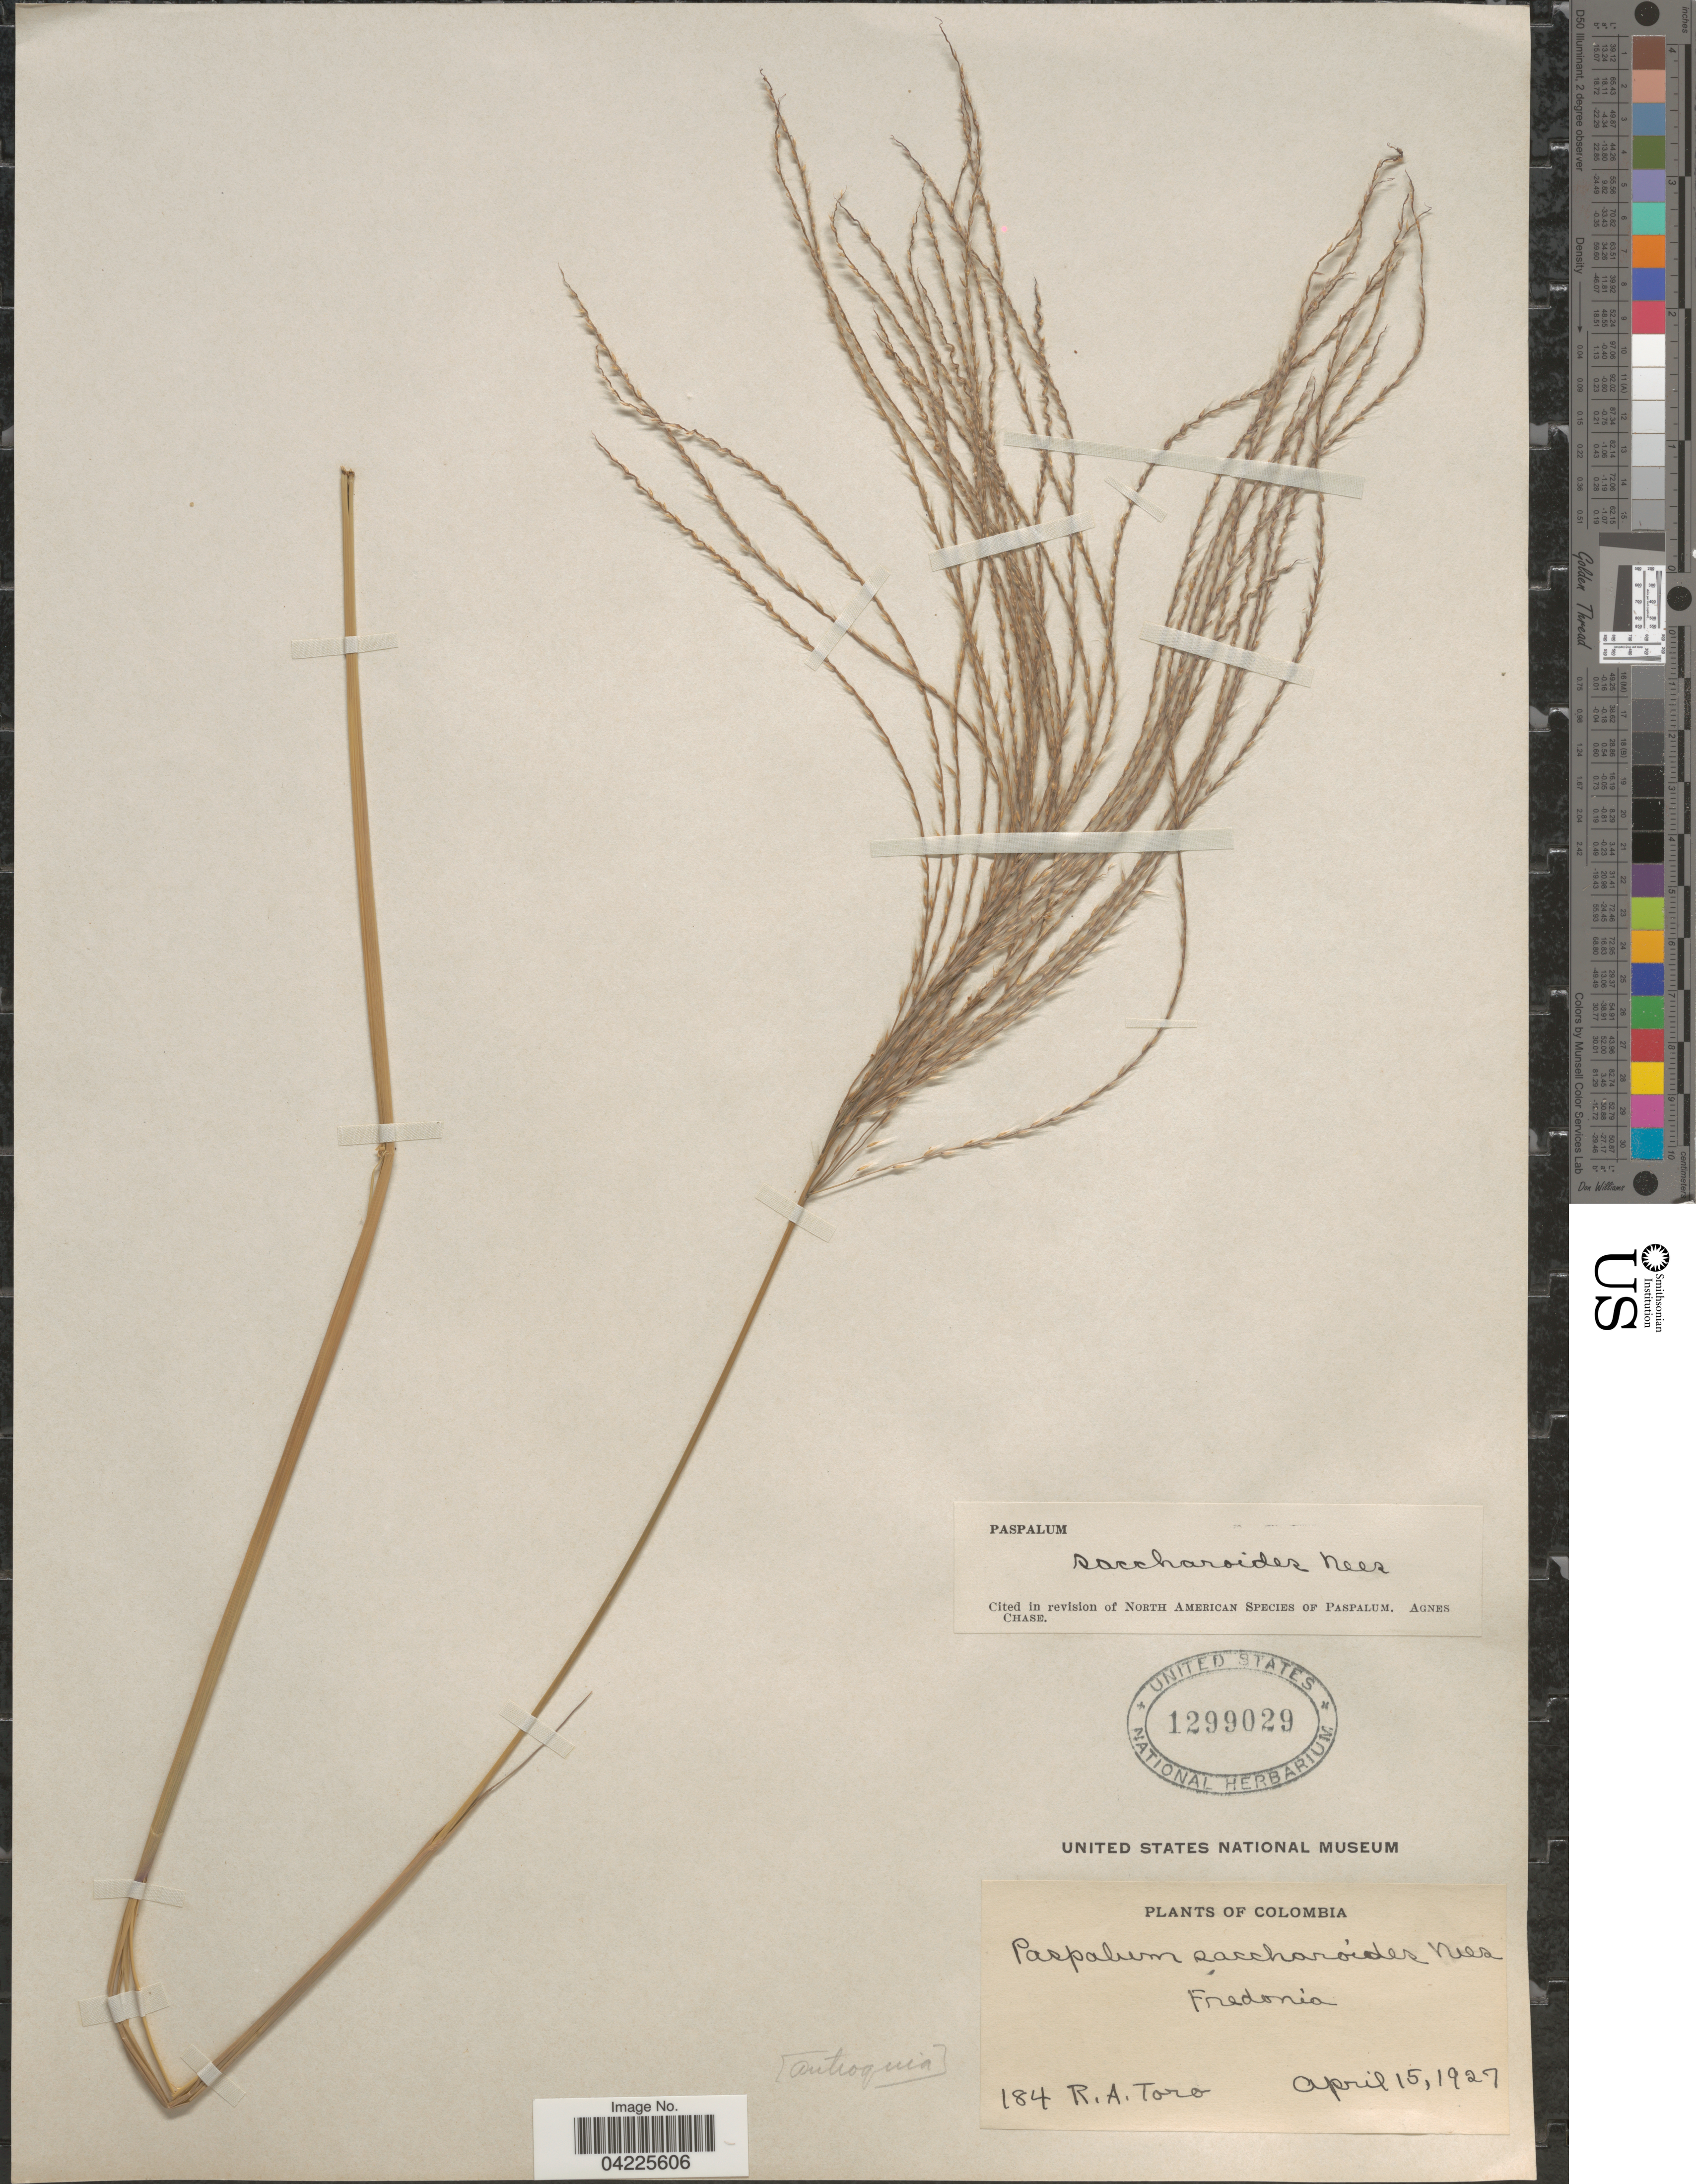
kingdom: Plantae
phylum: Tracheophyta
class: Liliopsida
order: Poales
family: Poaceae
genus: Paspalum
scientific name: Paspalum saccharoides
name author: Nees ex Trin.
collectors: R. A. Toro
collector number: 184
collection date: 1927-04-15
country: Colombia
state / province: Antioquia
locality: Fredonia.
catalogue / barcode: US 1299029